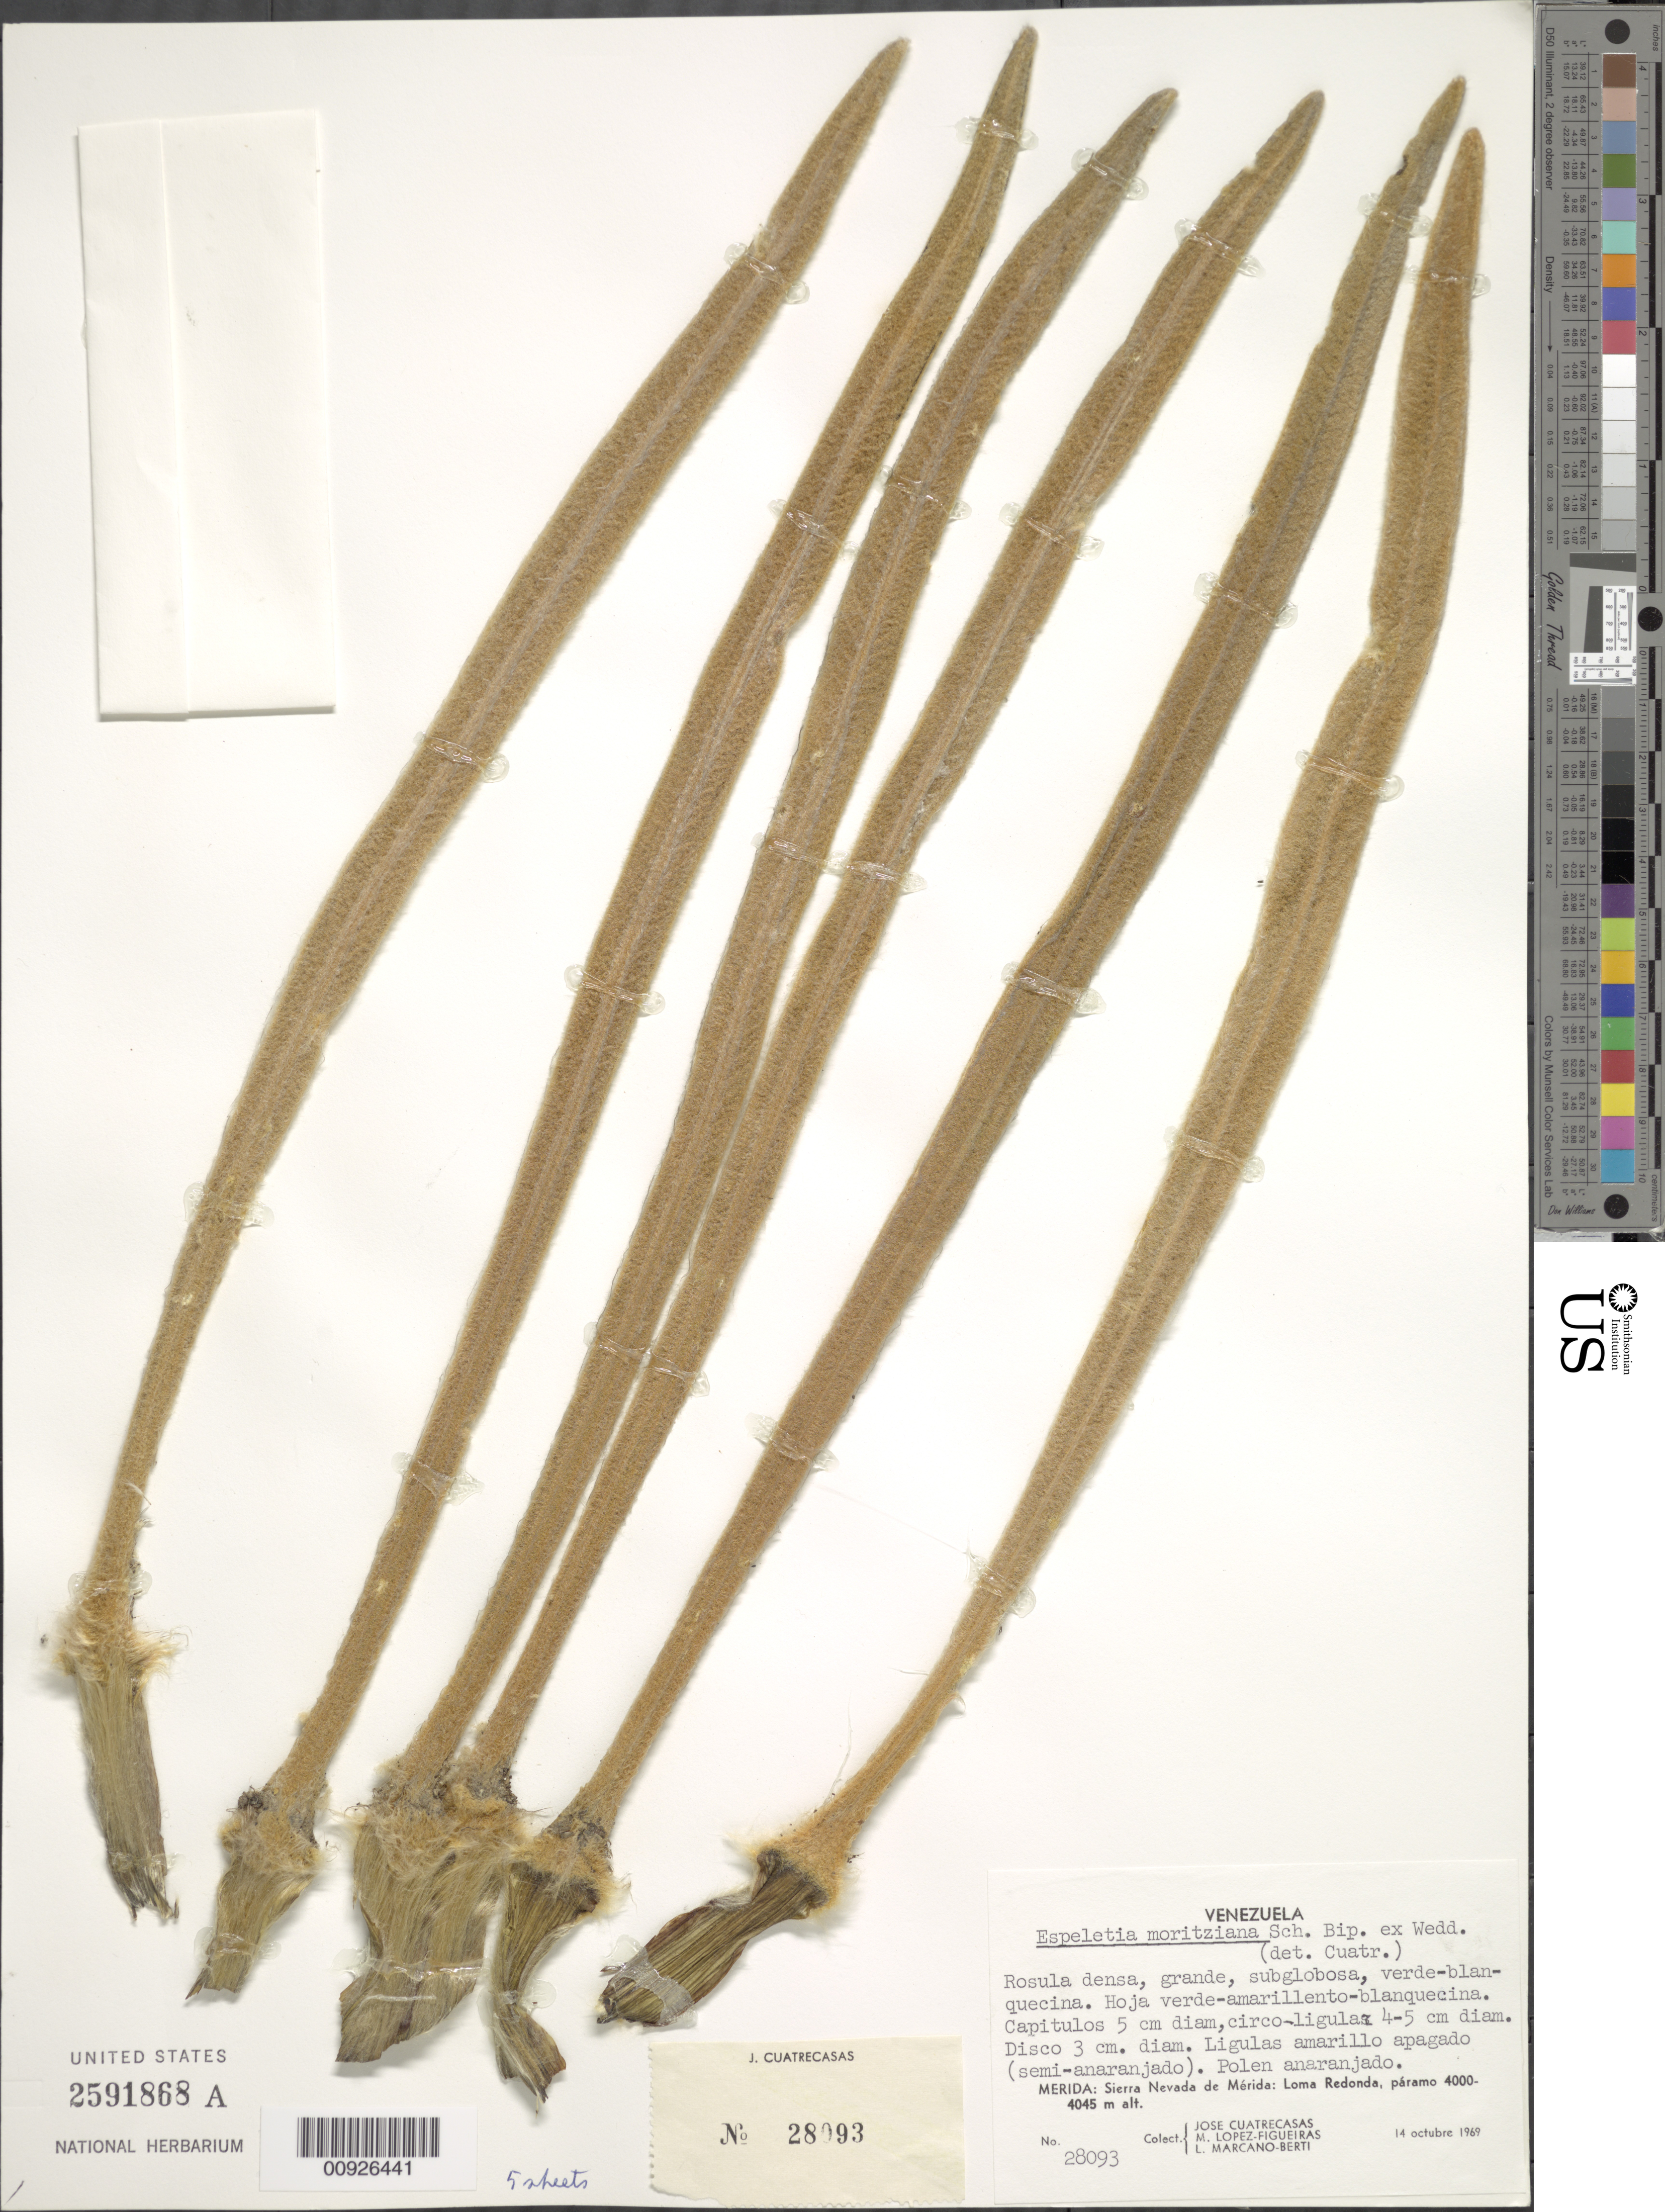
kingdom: Plantae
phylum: Tracheophyta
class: Magnoliopsida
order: Asterales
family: Asteraceae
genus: Coespeletia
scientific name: Coespeletia moritziana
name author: (Sch. Bip. ex Wedd.) Cuatrec.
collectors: J. Cuatrecasas, M. López Figueiras & L. Marcano-Berti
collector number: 28093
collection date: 1969-10-14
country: Venezuela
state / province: Mérida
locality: Sierra Nevada de Mérida: Loma Redonda, páramo.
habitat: Páramo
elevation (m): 4000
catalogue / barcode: US 2591868A